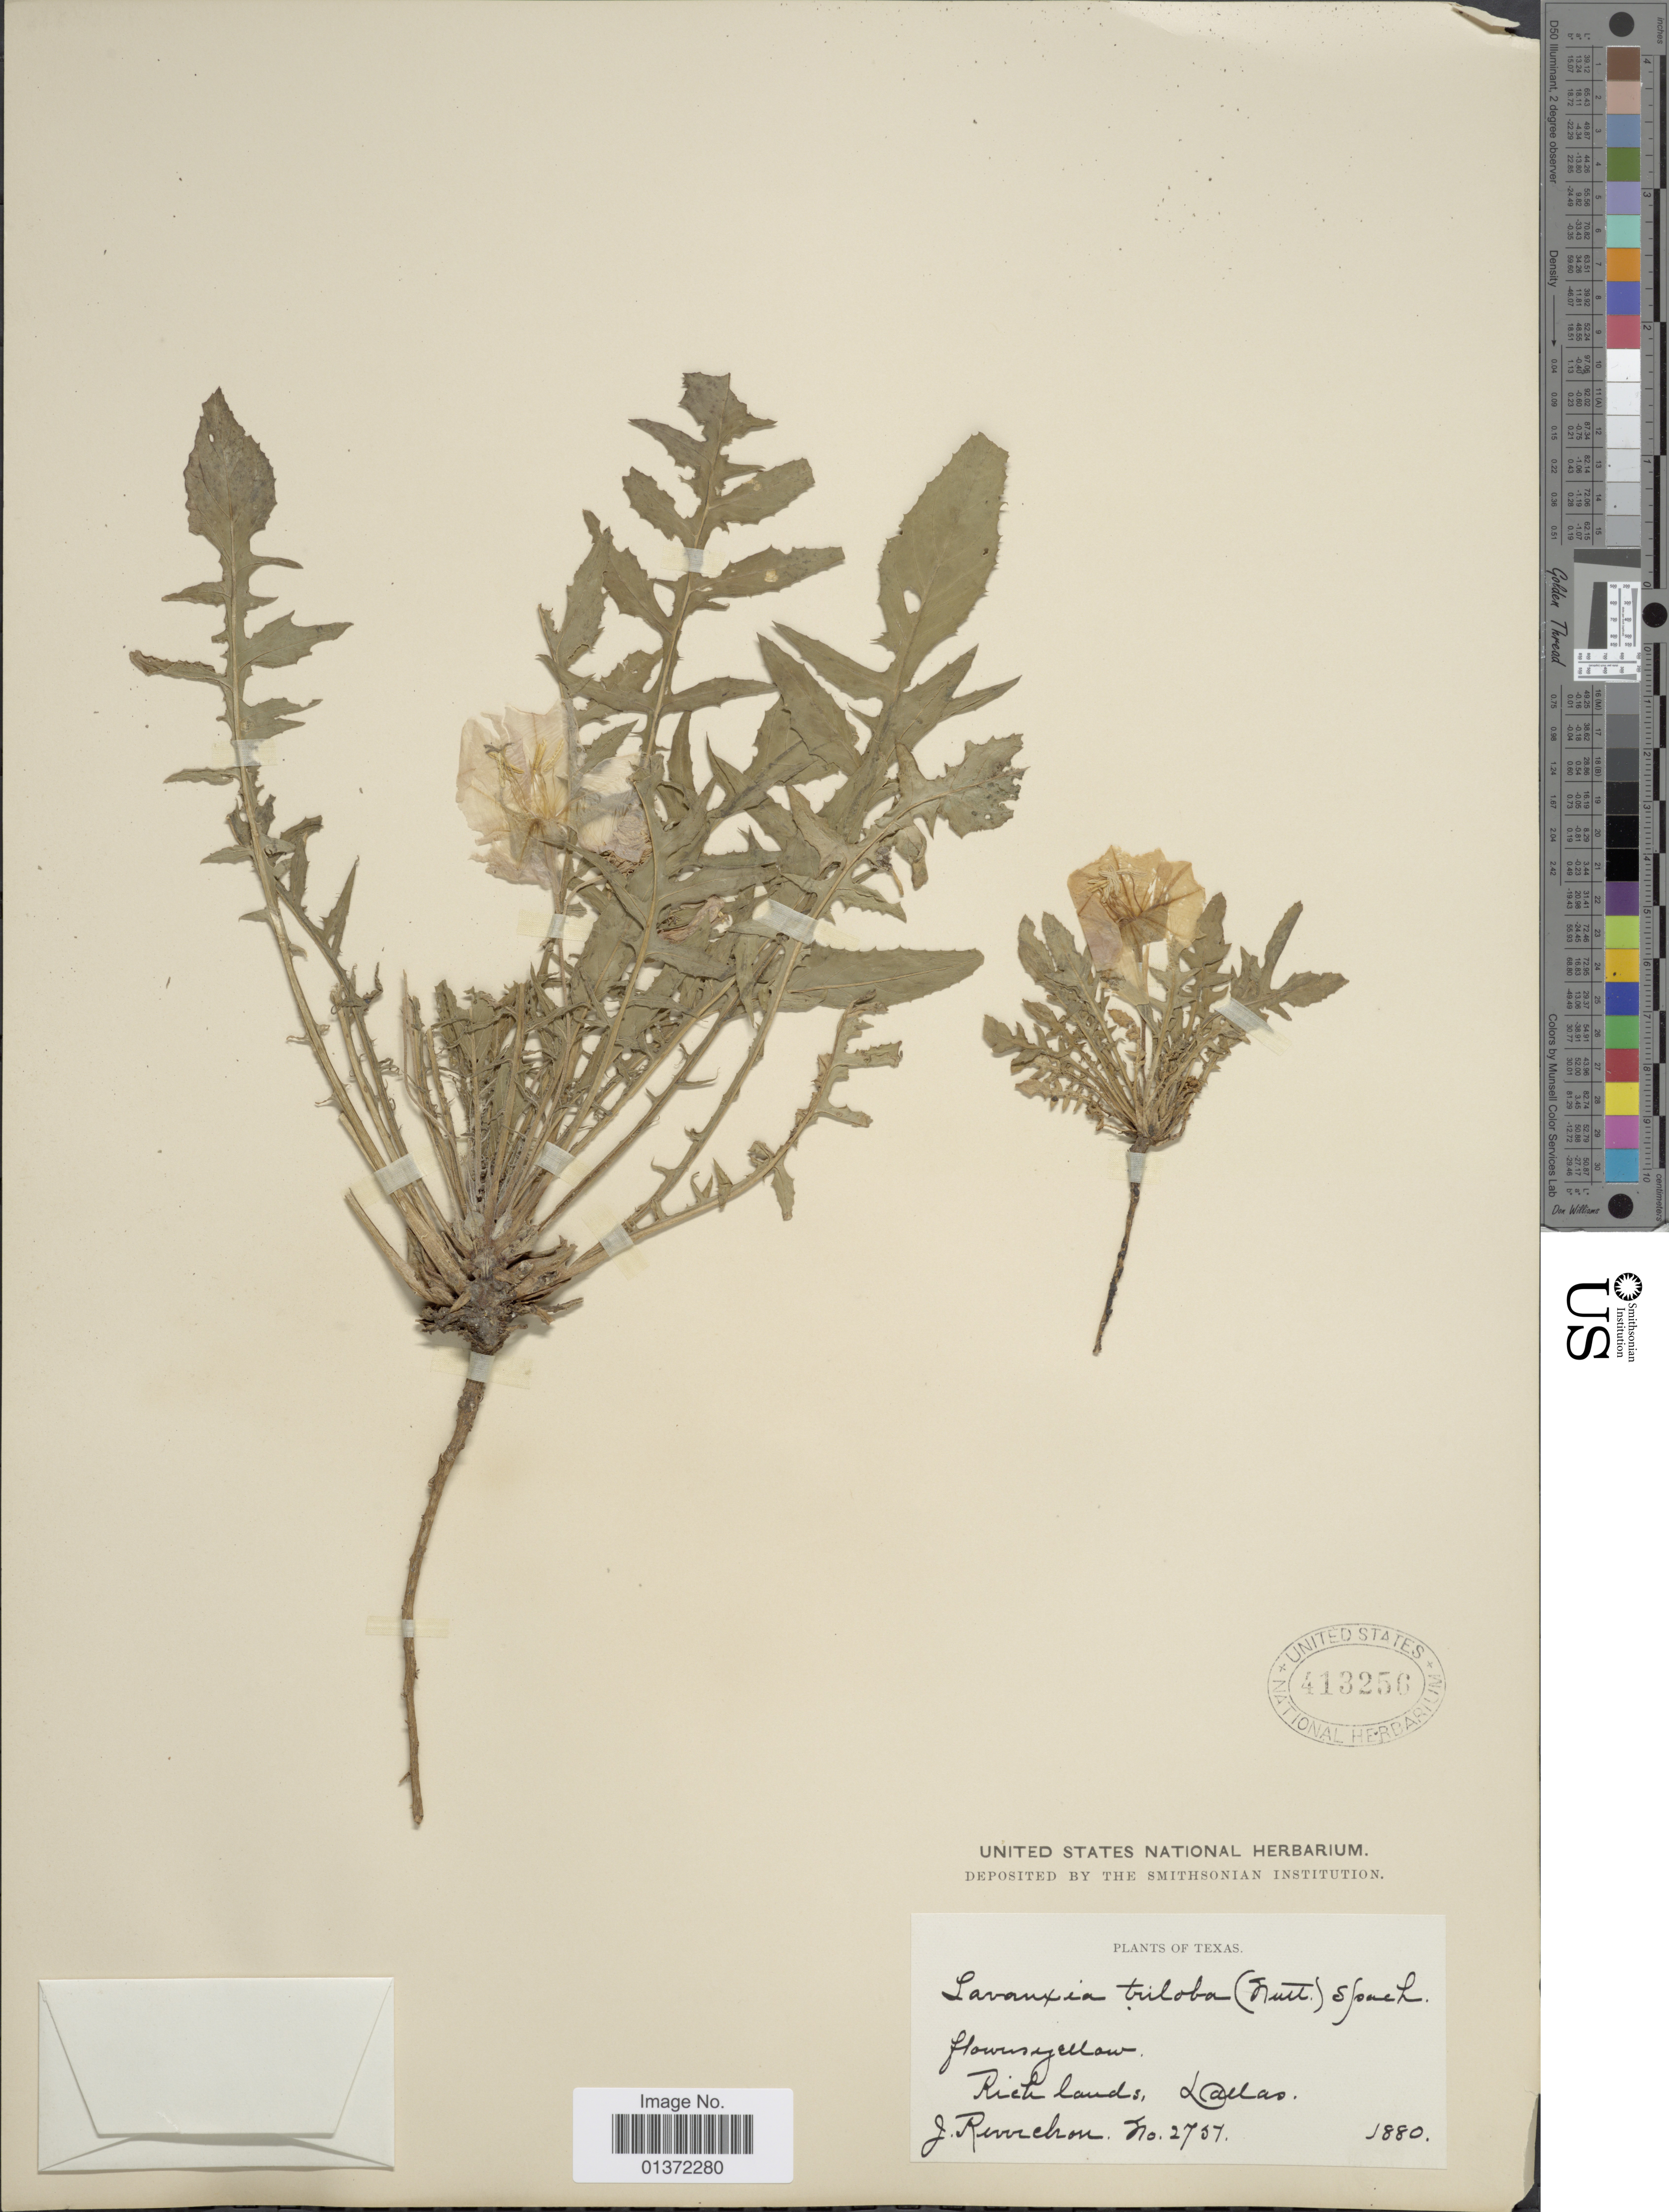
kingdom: Plantae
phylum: Tracheophyta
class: Magnoliopsida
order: Myrtales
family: Onagraceae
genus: Oenothera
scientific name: Oenothera triloba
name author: Nutt.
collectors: J. Reverchon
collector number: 2757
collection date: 1880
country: United States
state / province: Texas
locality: Dallas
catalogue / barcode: US 413256